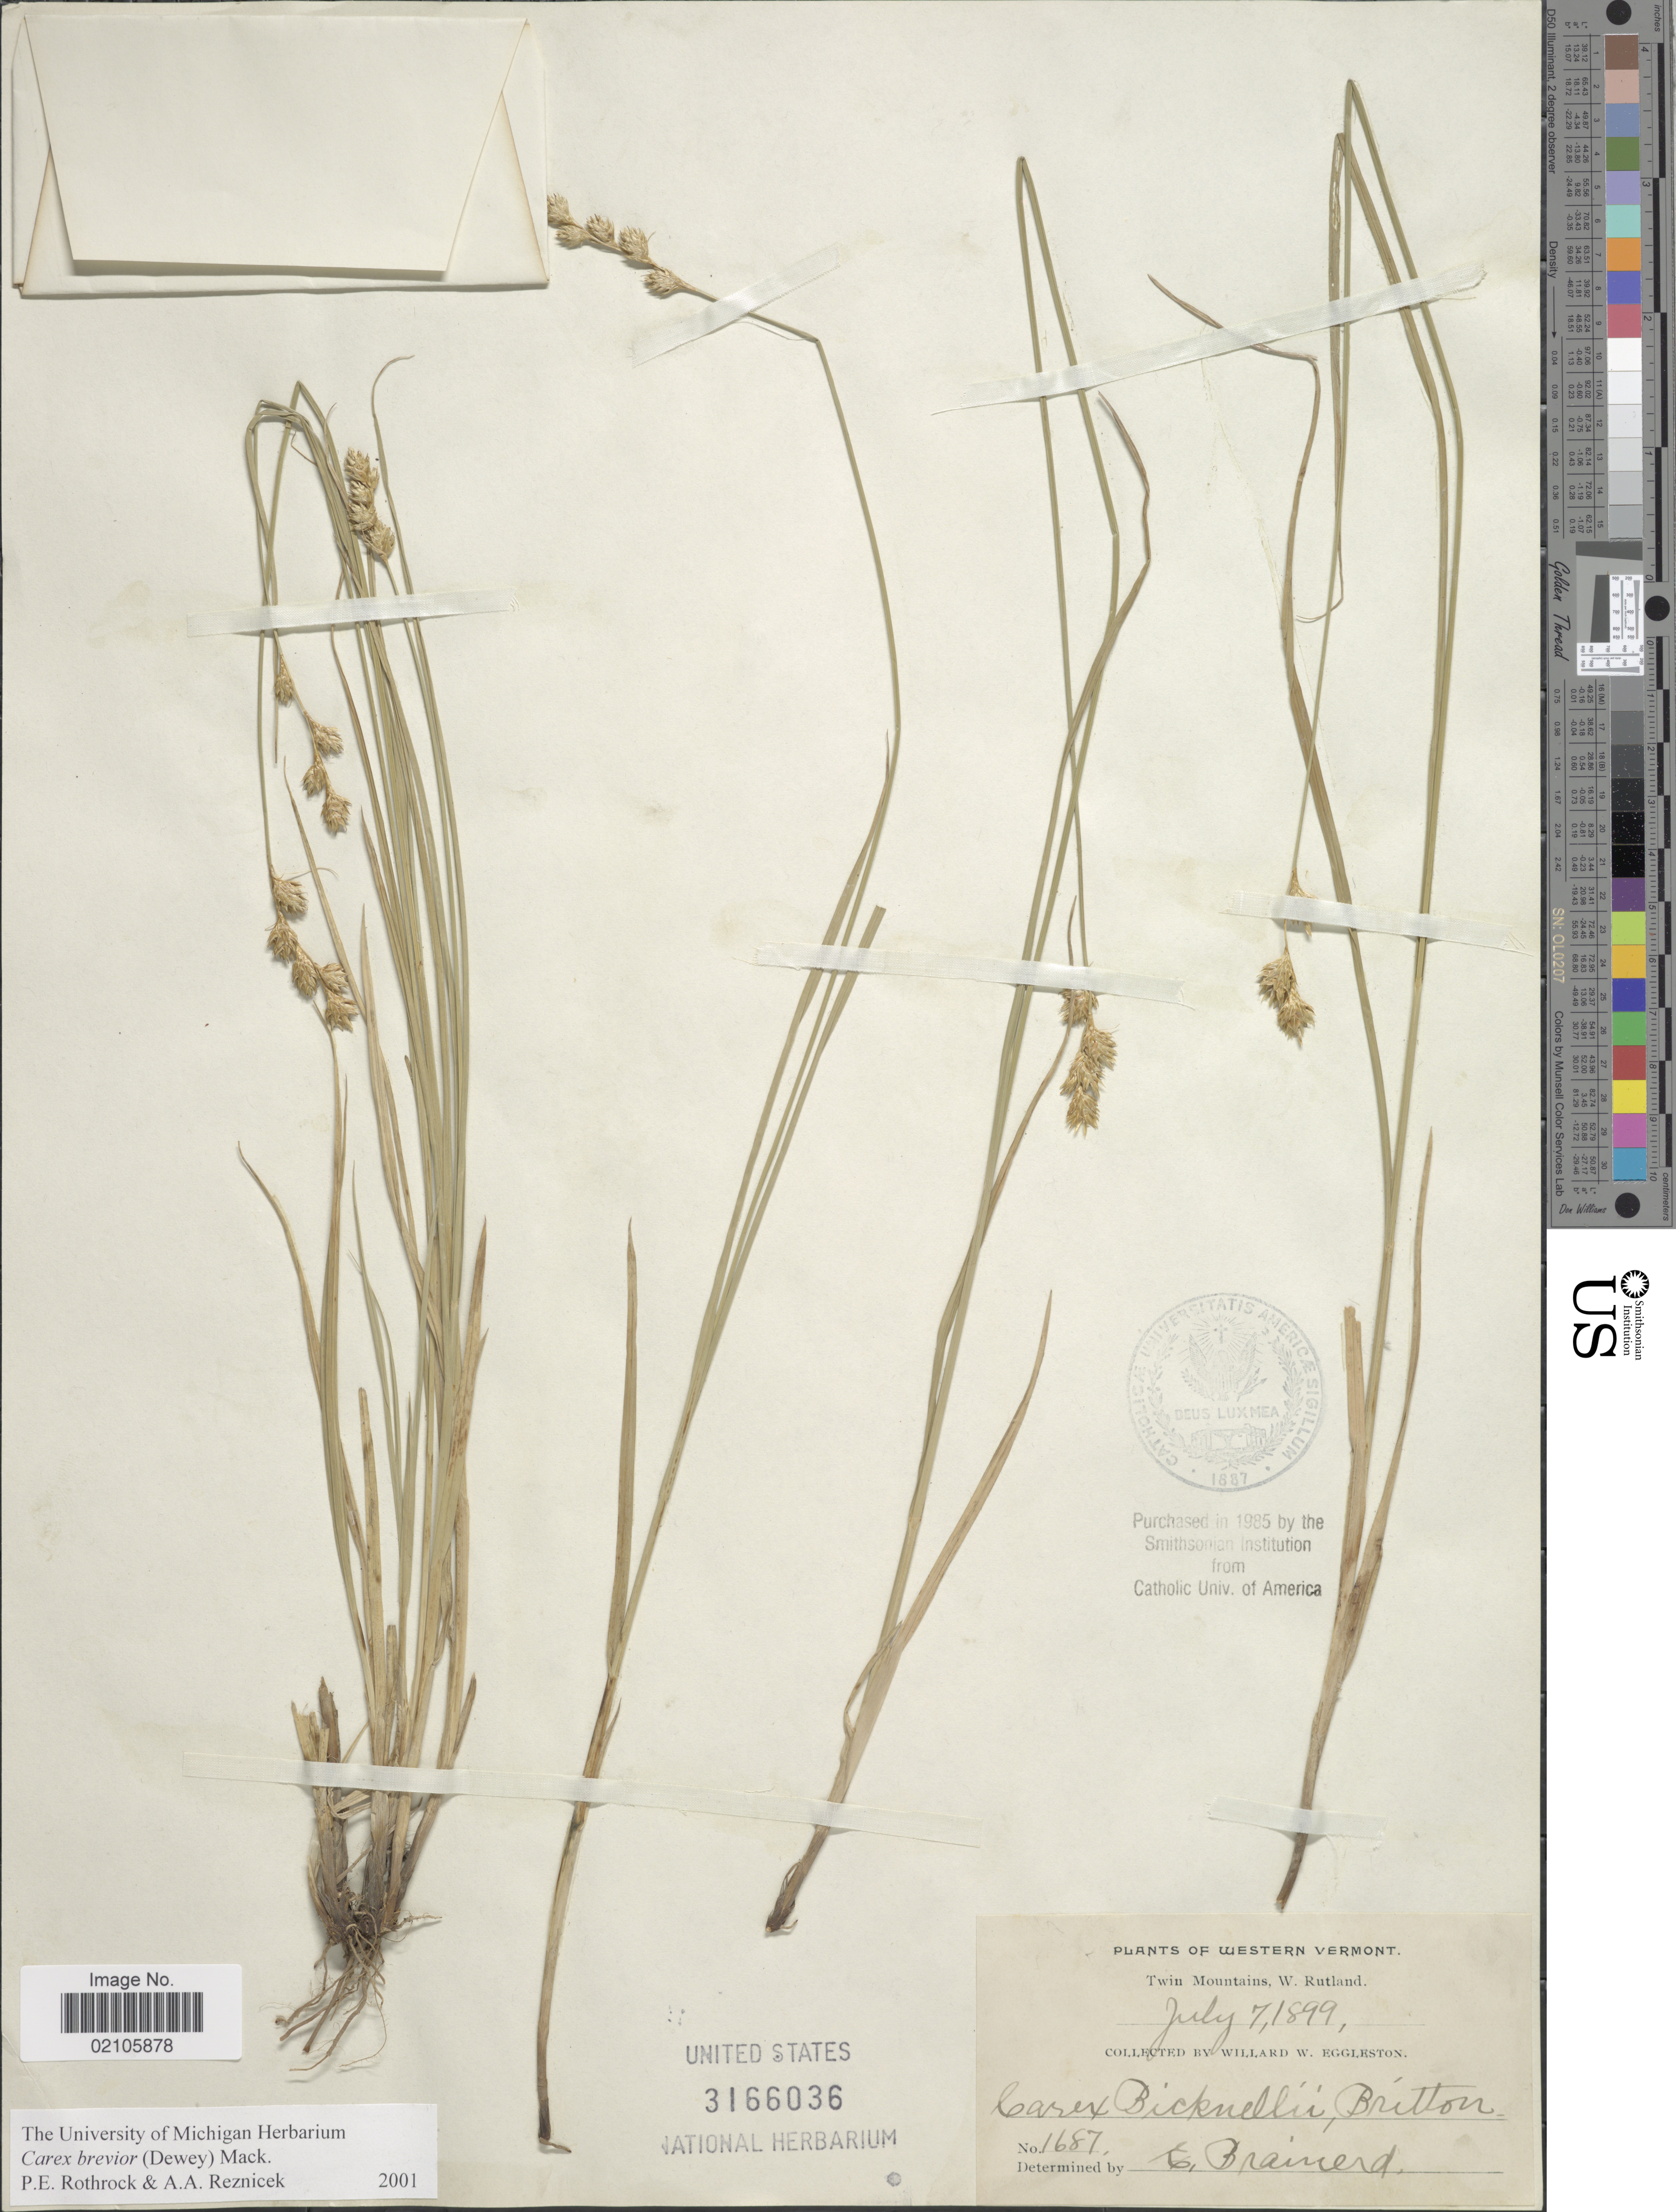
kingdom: Plantae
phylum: Tracheophyta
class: Liliopsida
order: Poales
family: Cyperaceae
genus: Carex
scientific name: Carex brevior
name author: (Dewey) Mack. ex Lunell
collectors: W. W. Eggleston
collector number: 1687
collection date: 1899-07-07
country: United States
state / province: Vermont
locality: Western Vermont, Twin Mountains, W. Rutland.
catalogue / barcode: US 3166036